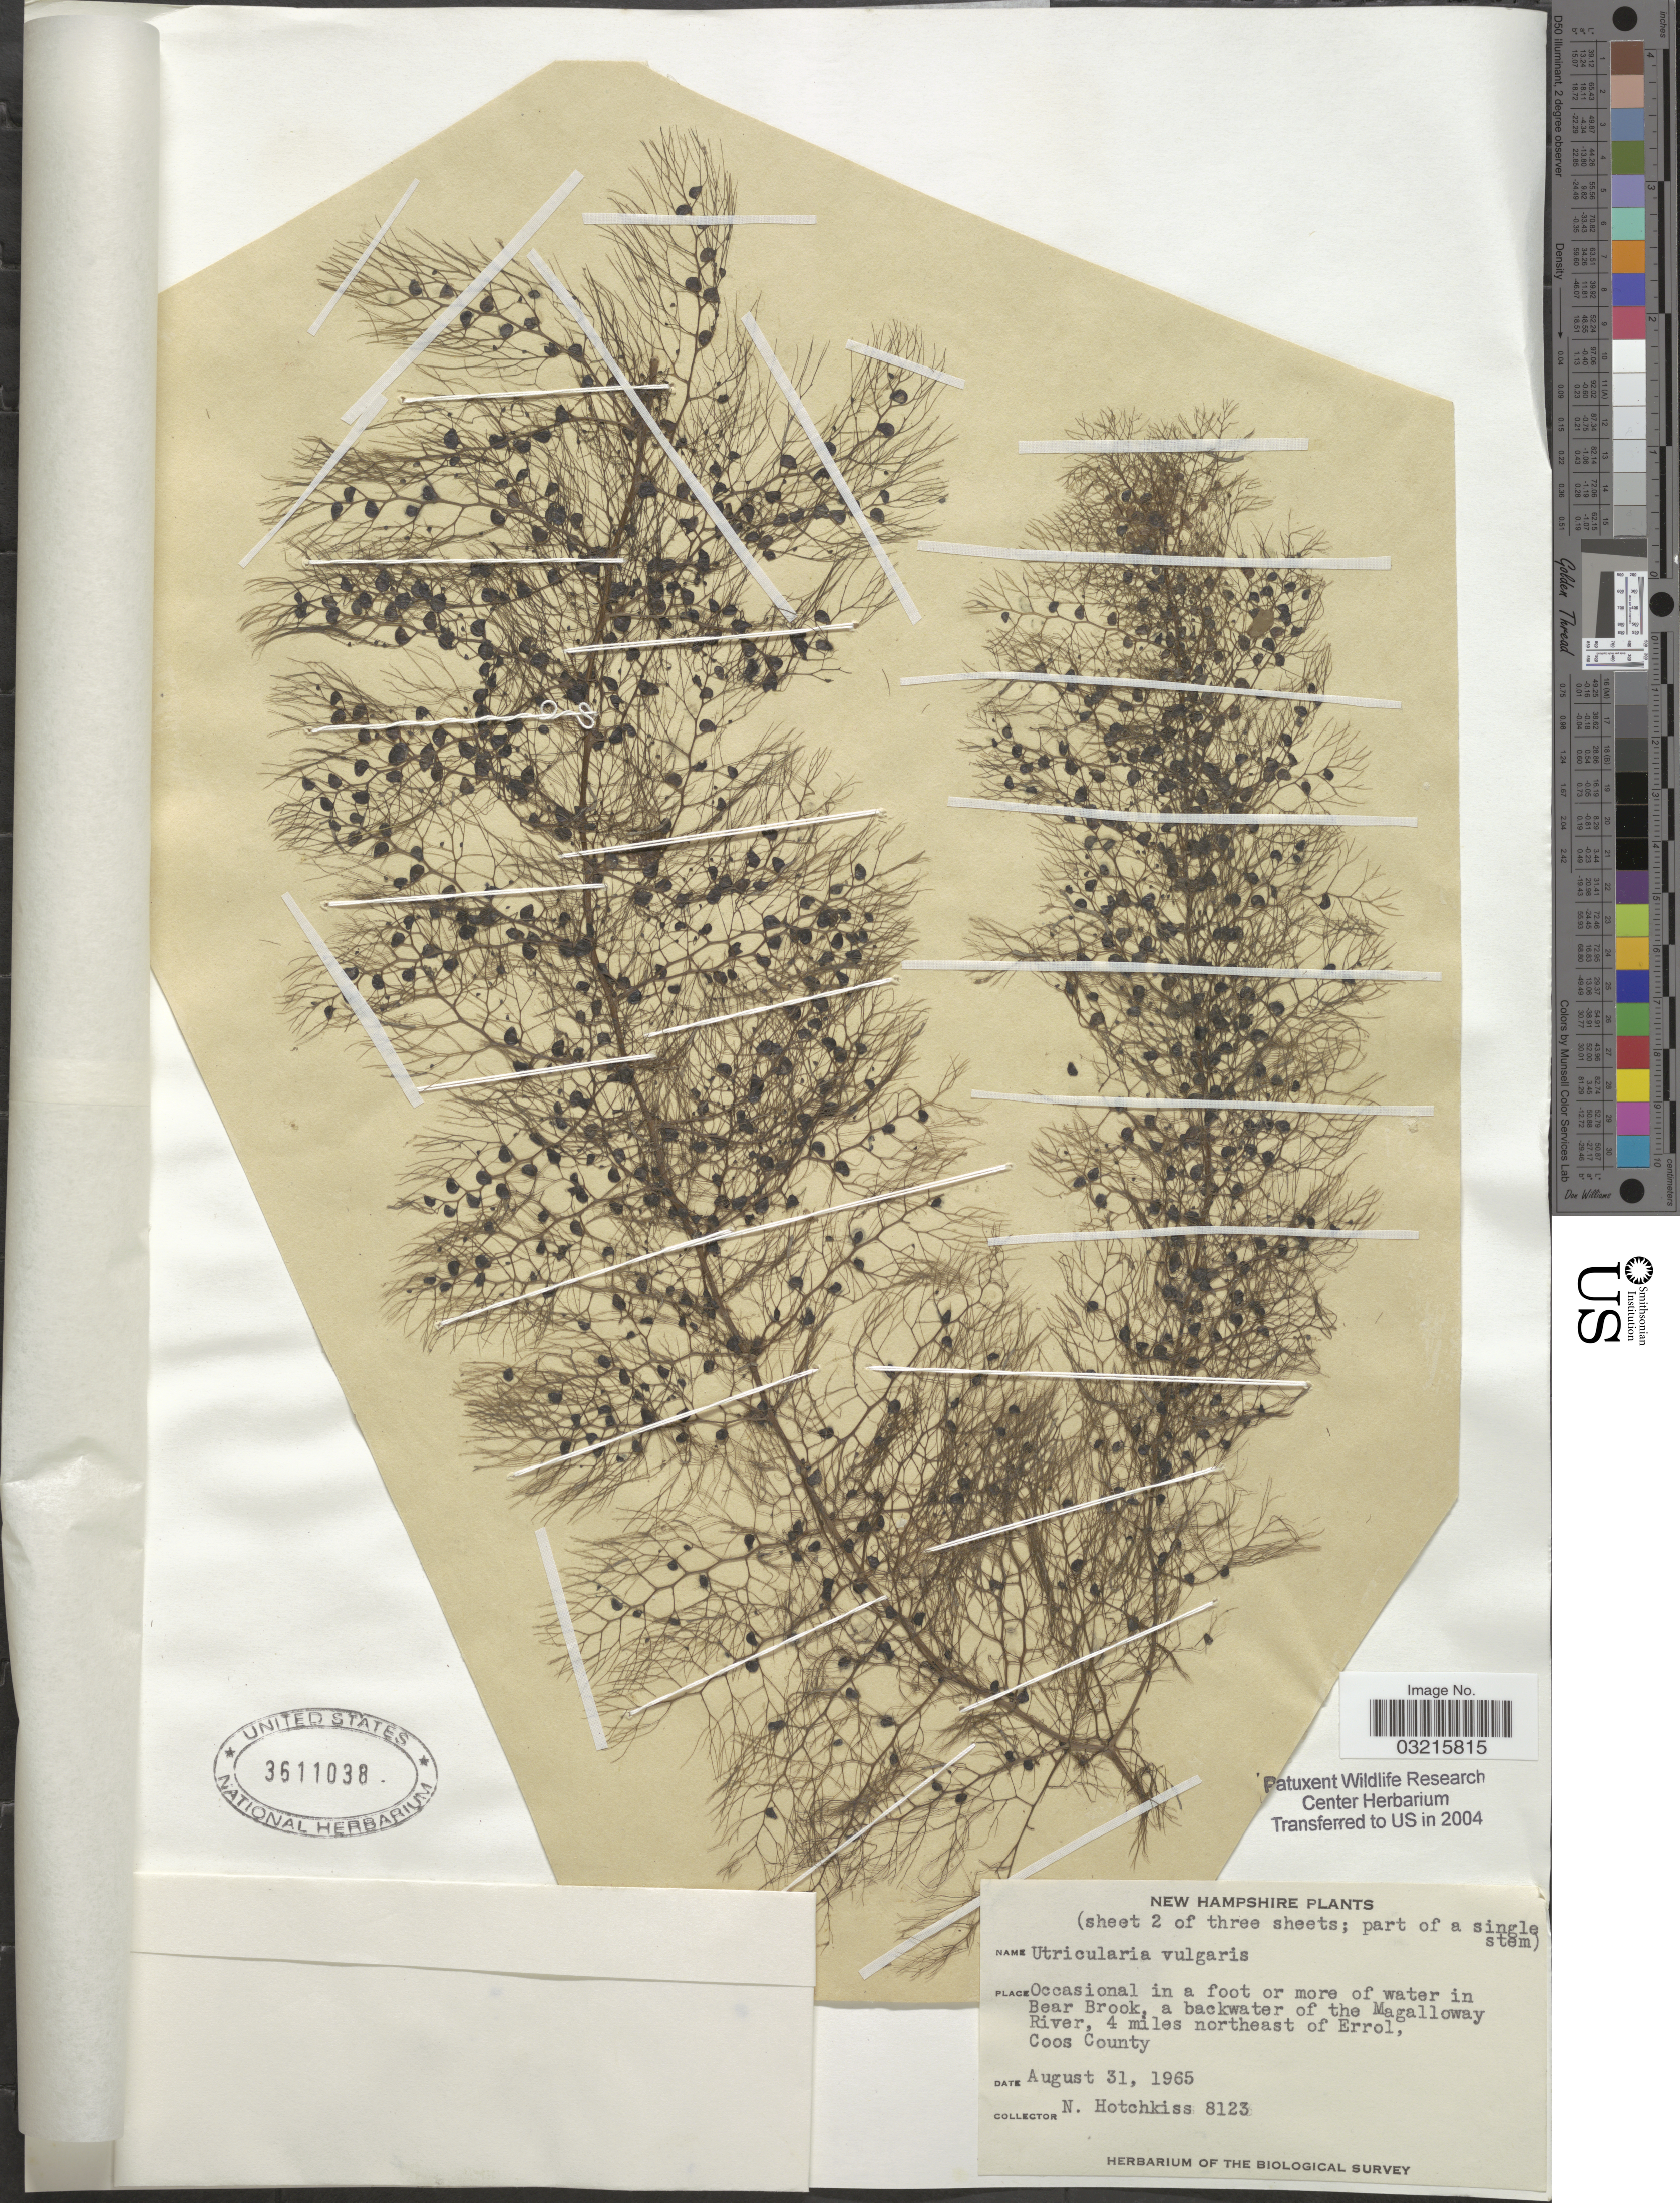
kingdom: Plantae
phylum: Tracheophyta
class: Magnoliopsida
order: Lamiales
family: Lentibulariaceae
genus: Utricularia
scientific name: Utricularia vulgaris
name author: L.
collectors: N. Hotchkiss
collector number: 8123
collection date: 1965-08-31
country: United States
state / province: New Hampshire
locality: Occasional in a foot or more of water in Bear Brook, a backwater of the Magalloway River, 4 miles northeast of Errol, Coos County.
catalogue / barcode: US 3611038